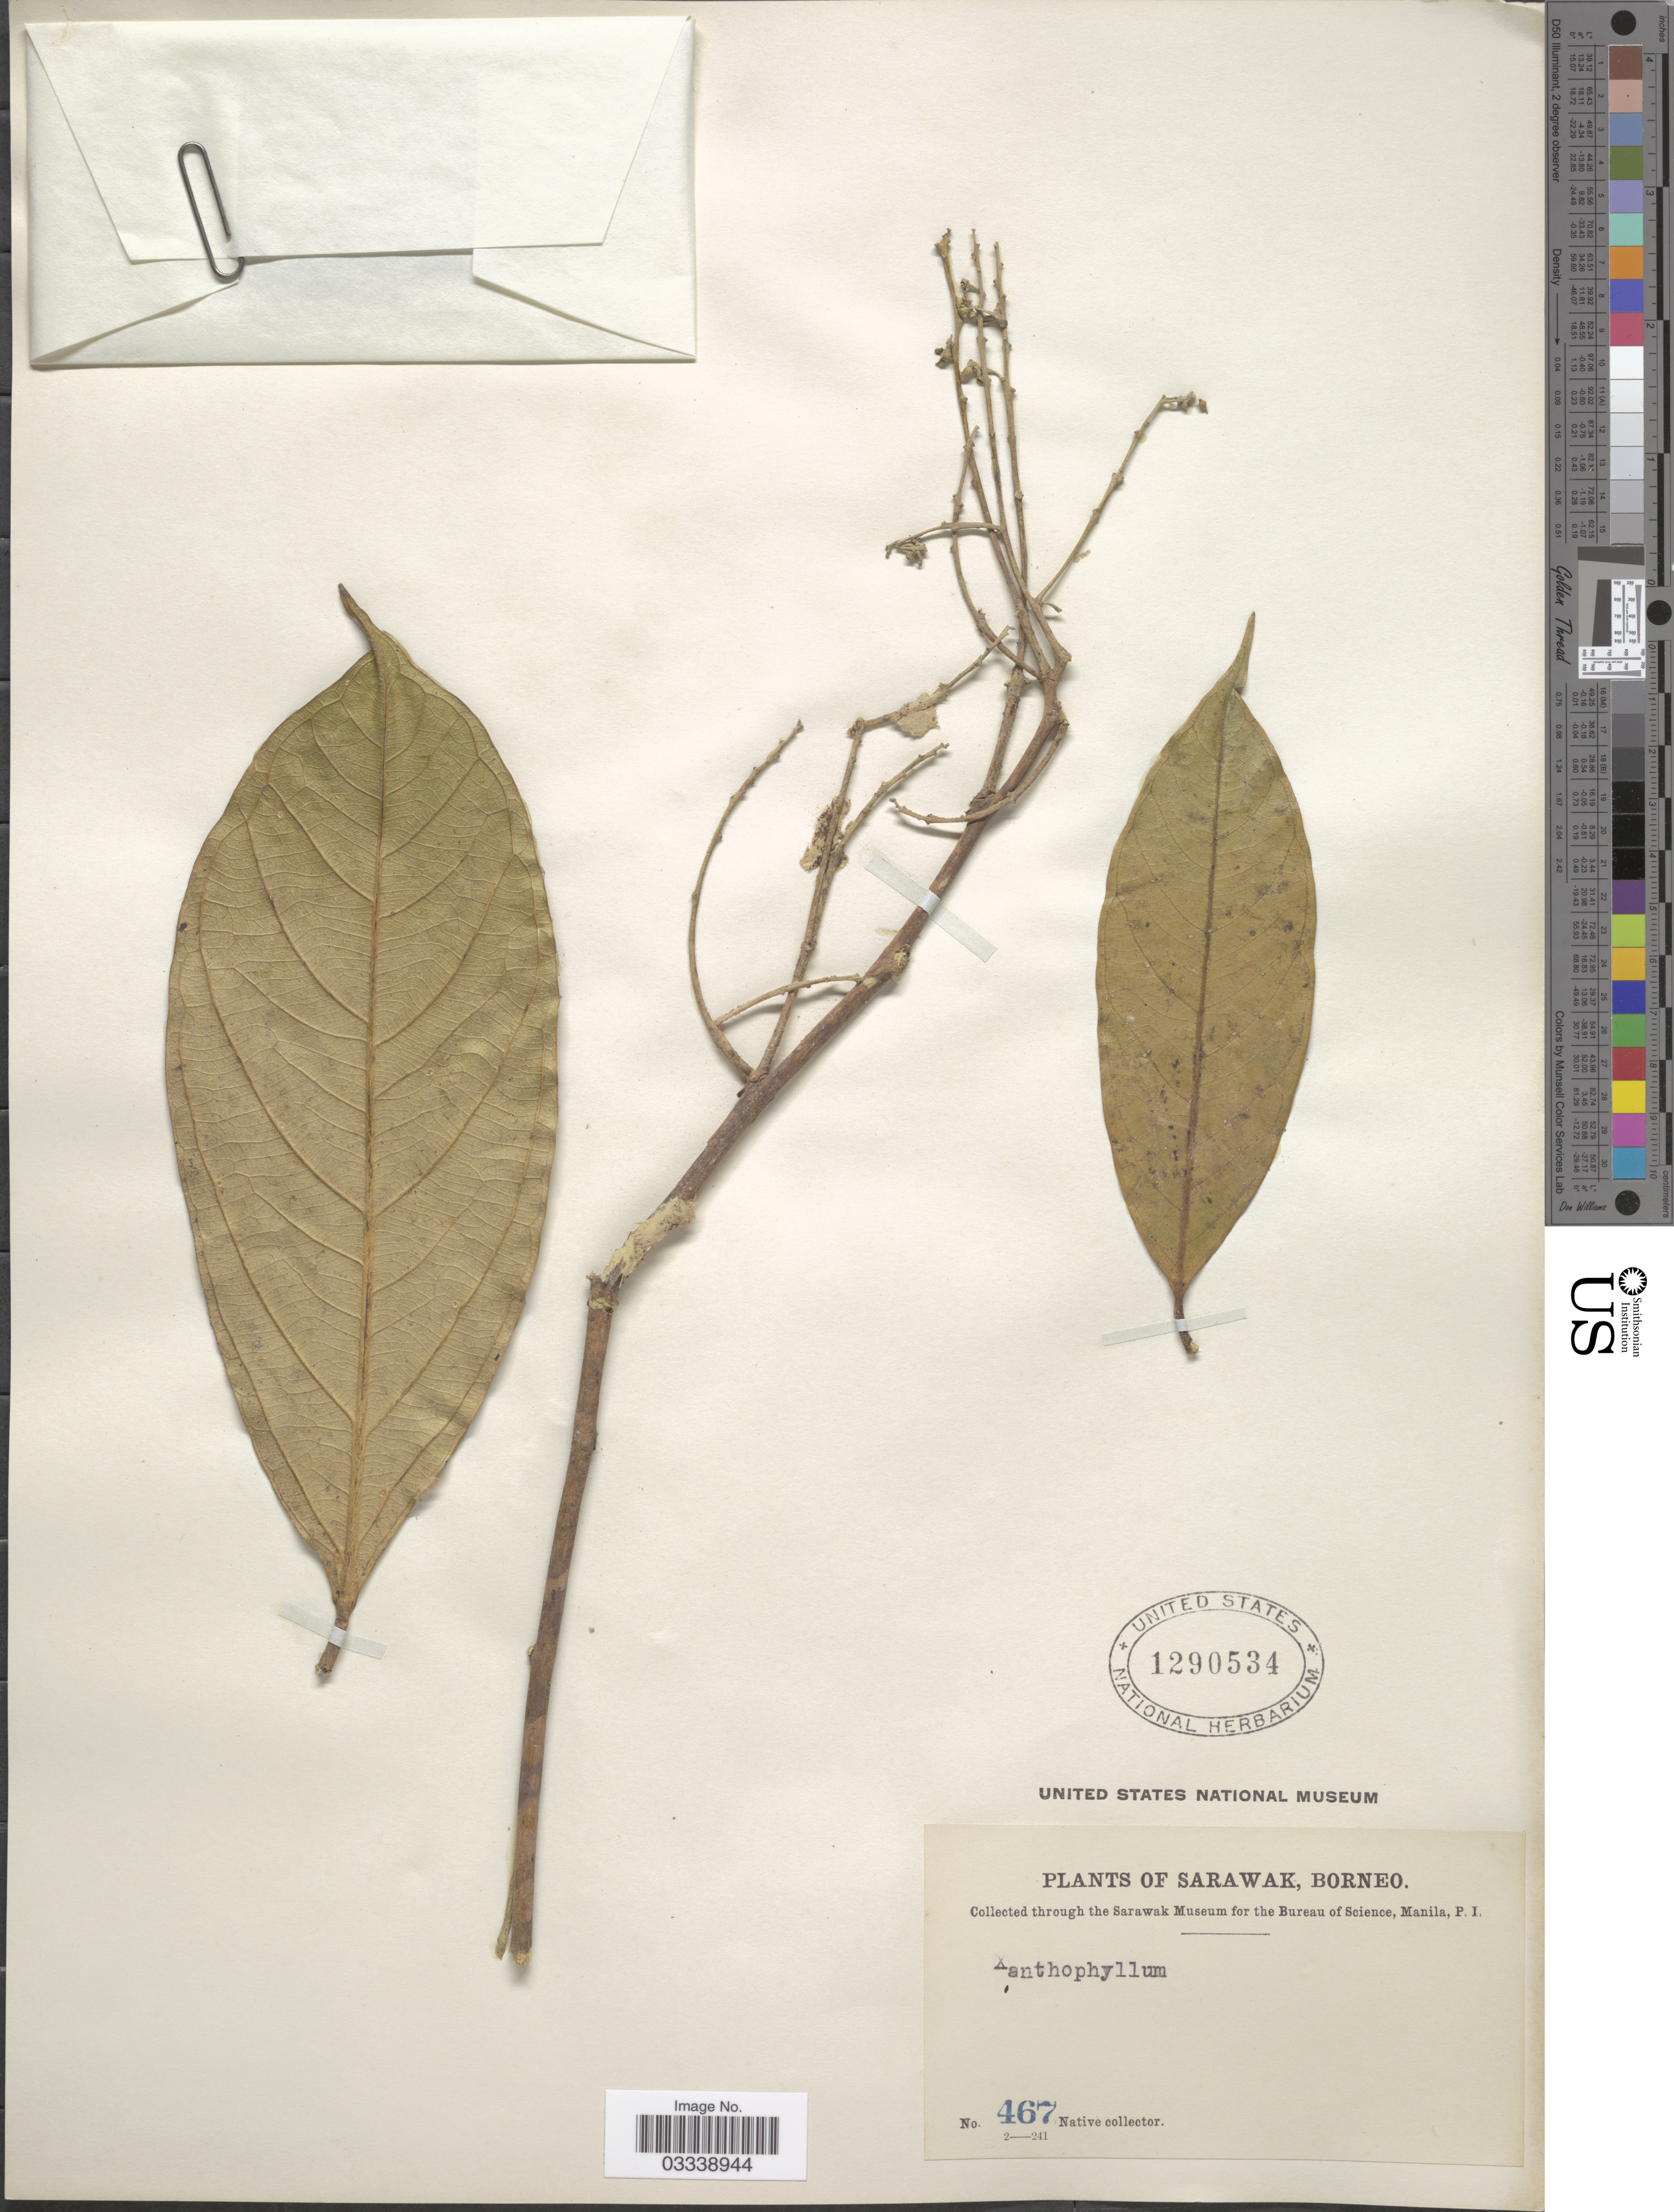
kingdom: Plantae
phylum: Tracheophyta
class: Magnoliopsida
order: Fabales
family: Polygalaceae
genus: Xanthophyllum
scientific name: Xanthophyllum sp.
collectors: Native collector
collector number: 467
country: Malaysia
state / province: Sarawak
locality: Borneo.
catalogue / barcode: US 1290534